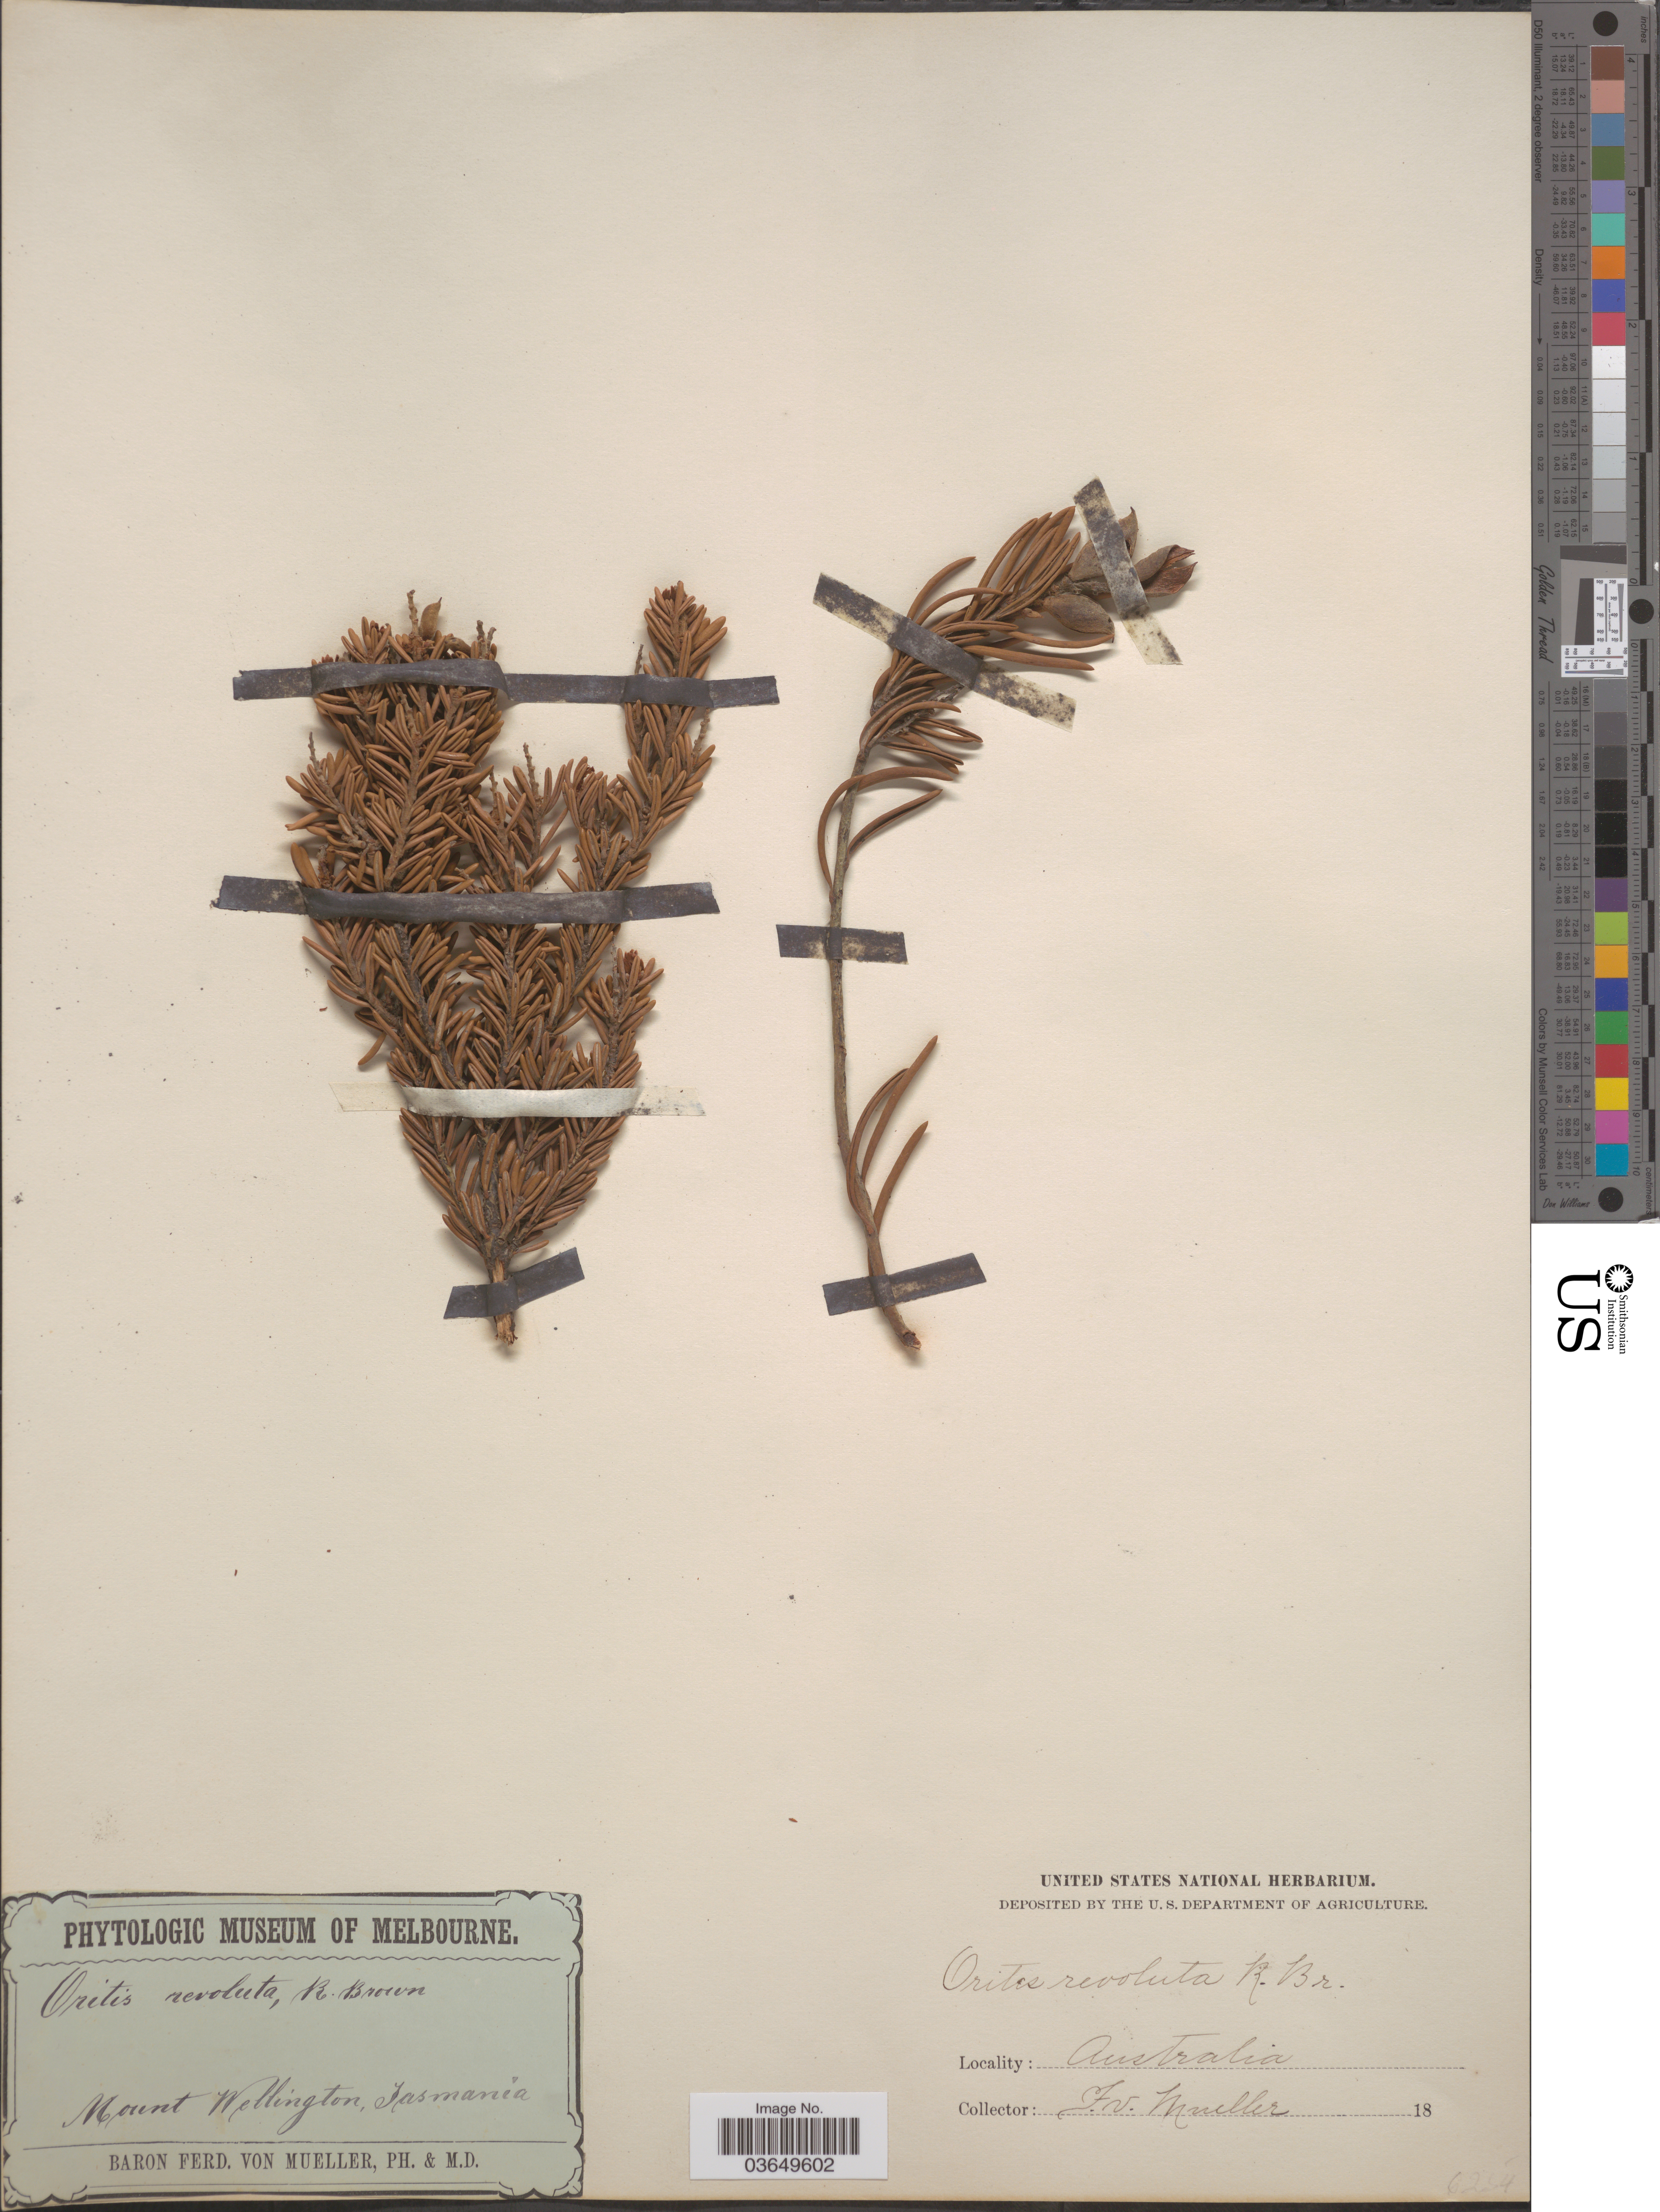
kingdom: Plantae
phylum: Tracheophyta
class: Magnoliopsida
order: Proteales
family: Proteaceae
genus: Orites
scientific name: Orites revolutus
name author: R. Br.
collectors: F. Mueller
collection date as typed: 18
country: Australia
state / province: Tasmania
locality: Mount Wellington.